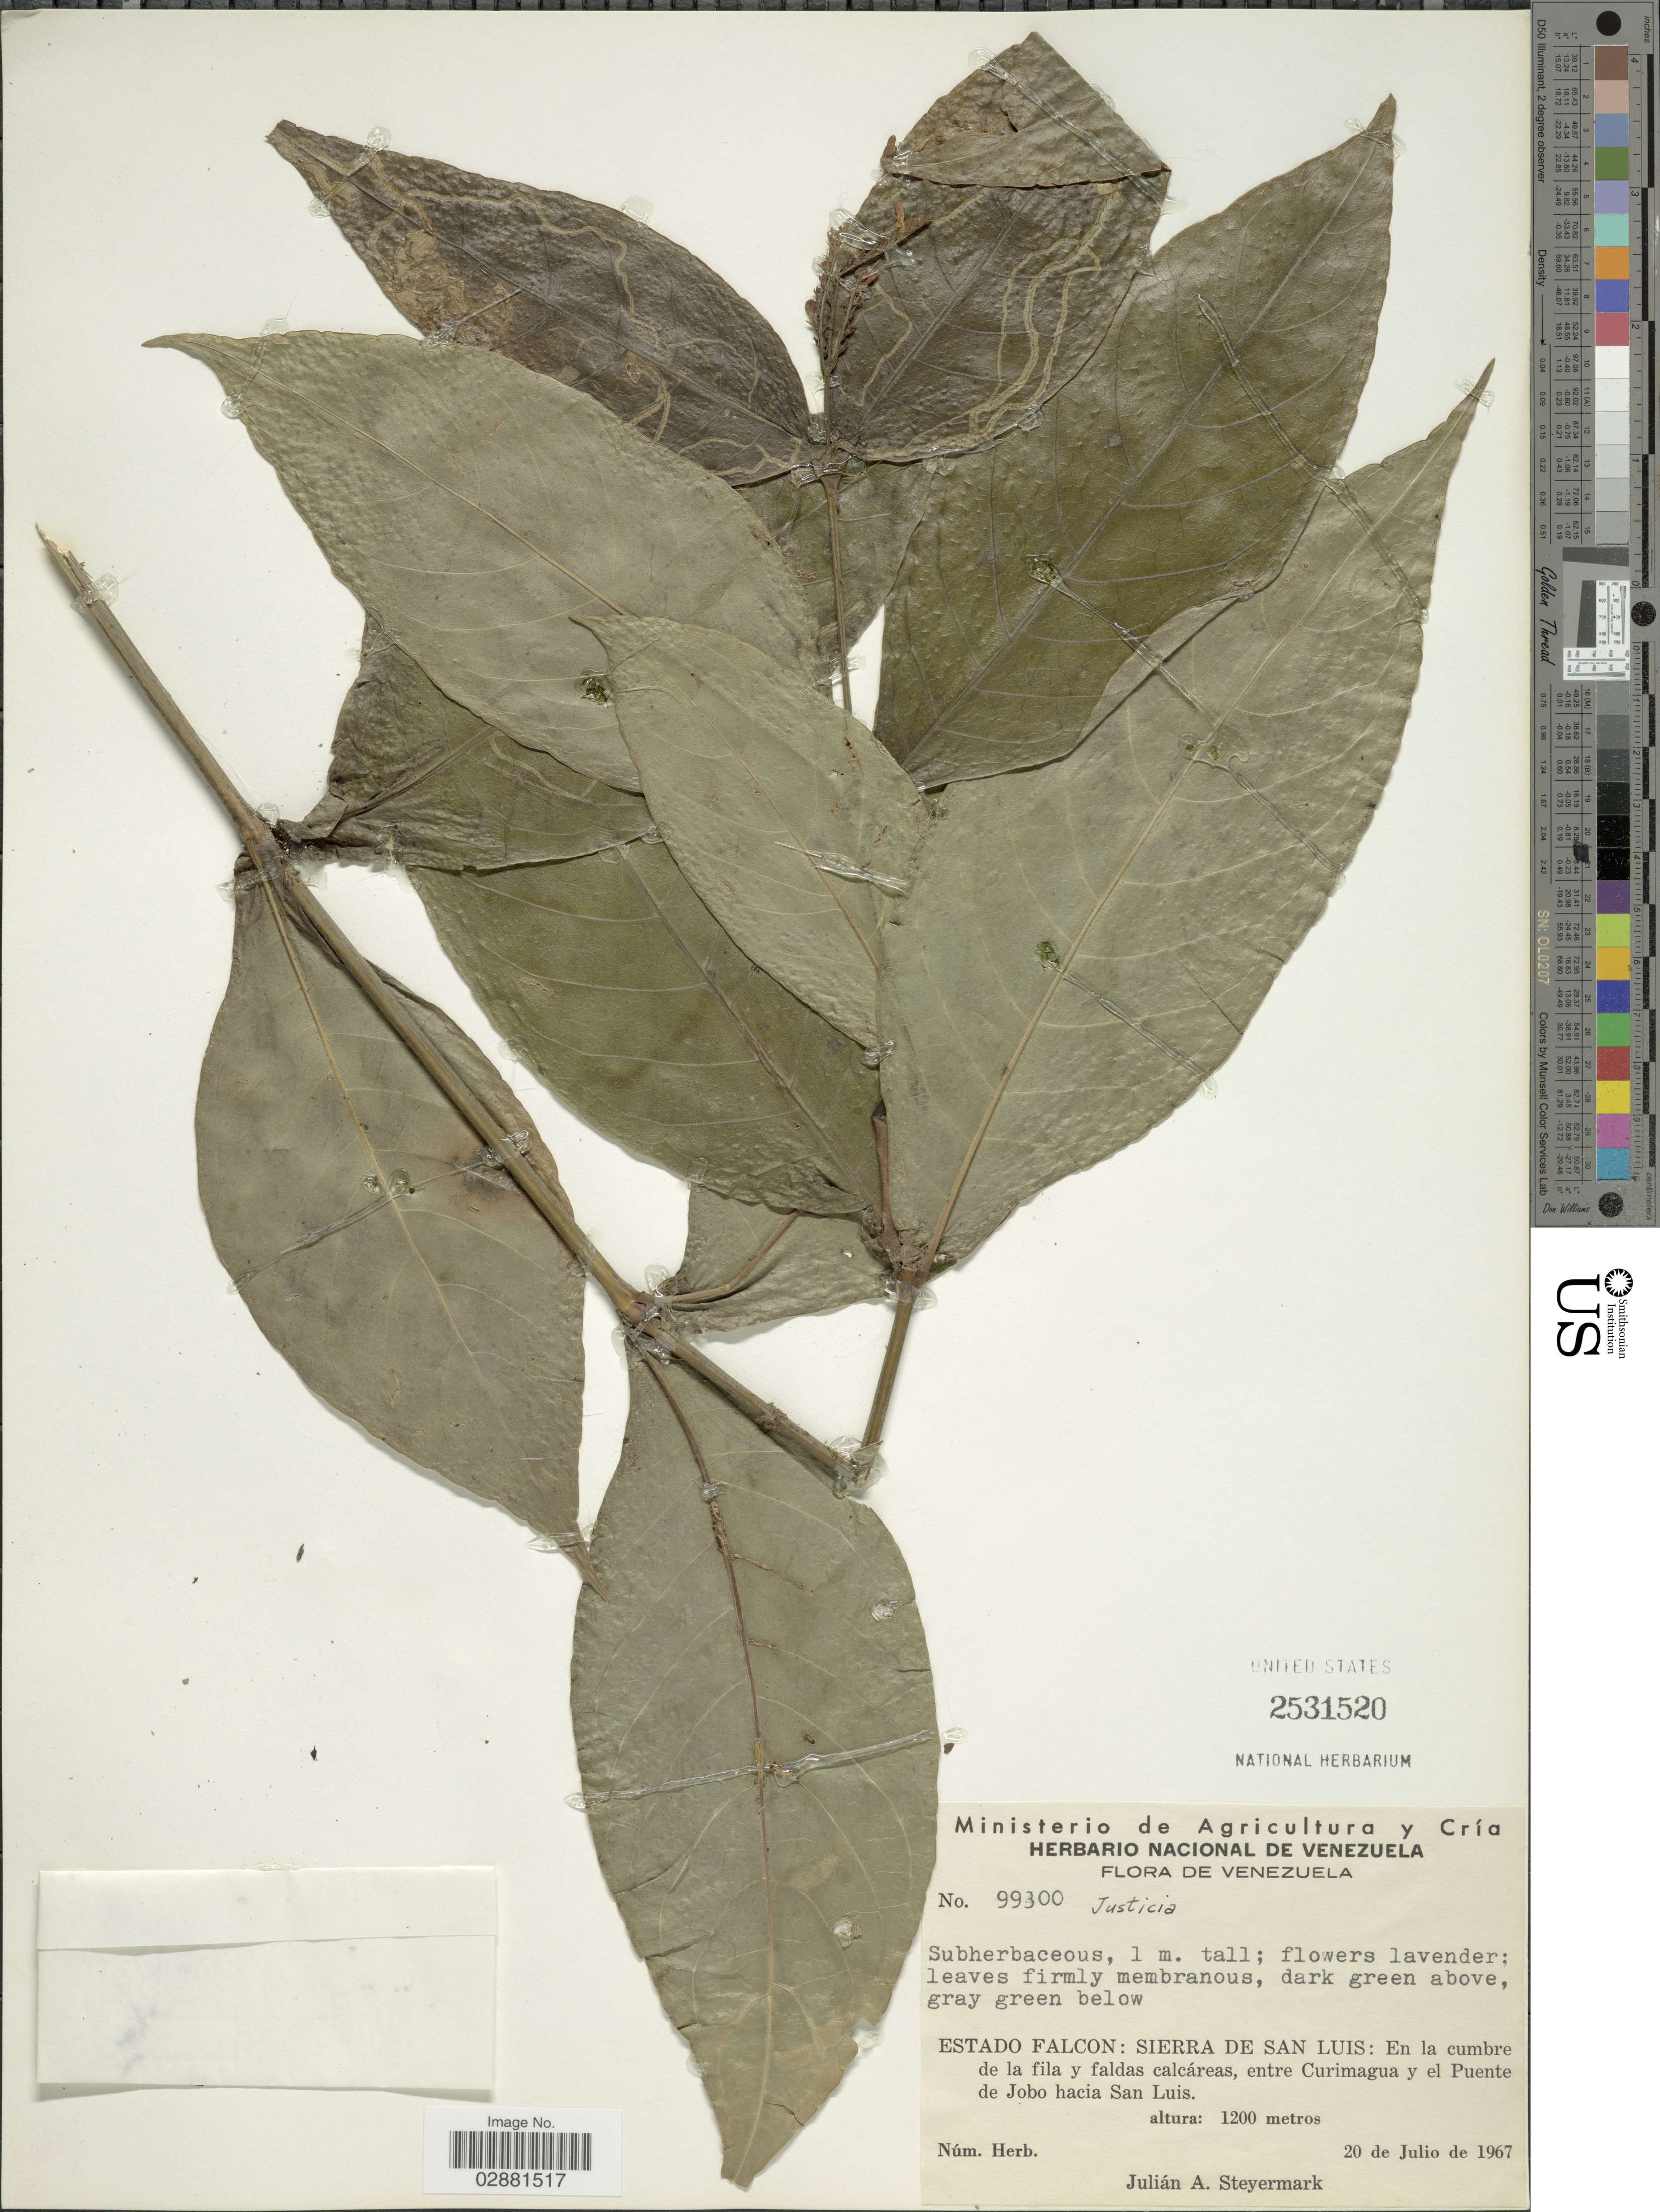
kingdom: Plantae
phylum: Tracheophyta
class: Magnoliopsida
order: Lamiales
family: Acanthaceae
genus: Justicia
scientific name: Justicia sp.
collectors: J. Steyermark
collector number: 99300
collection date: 1967-07-20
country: Venezuela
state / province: Falcón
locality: Sierra De San Luis: En la cumbre de la fila y faldas calcáreas, entre Curimagua y el Puente de Jobo hacia San Luis.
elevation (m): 1200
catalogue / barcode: US 2531520